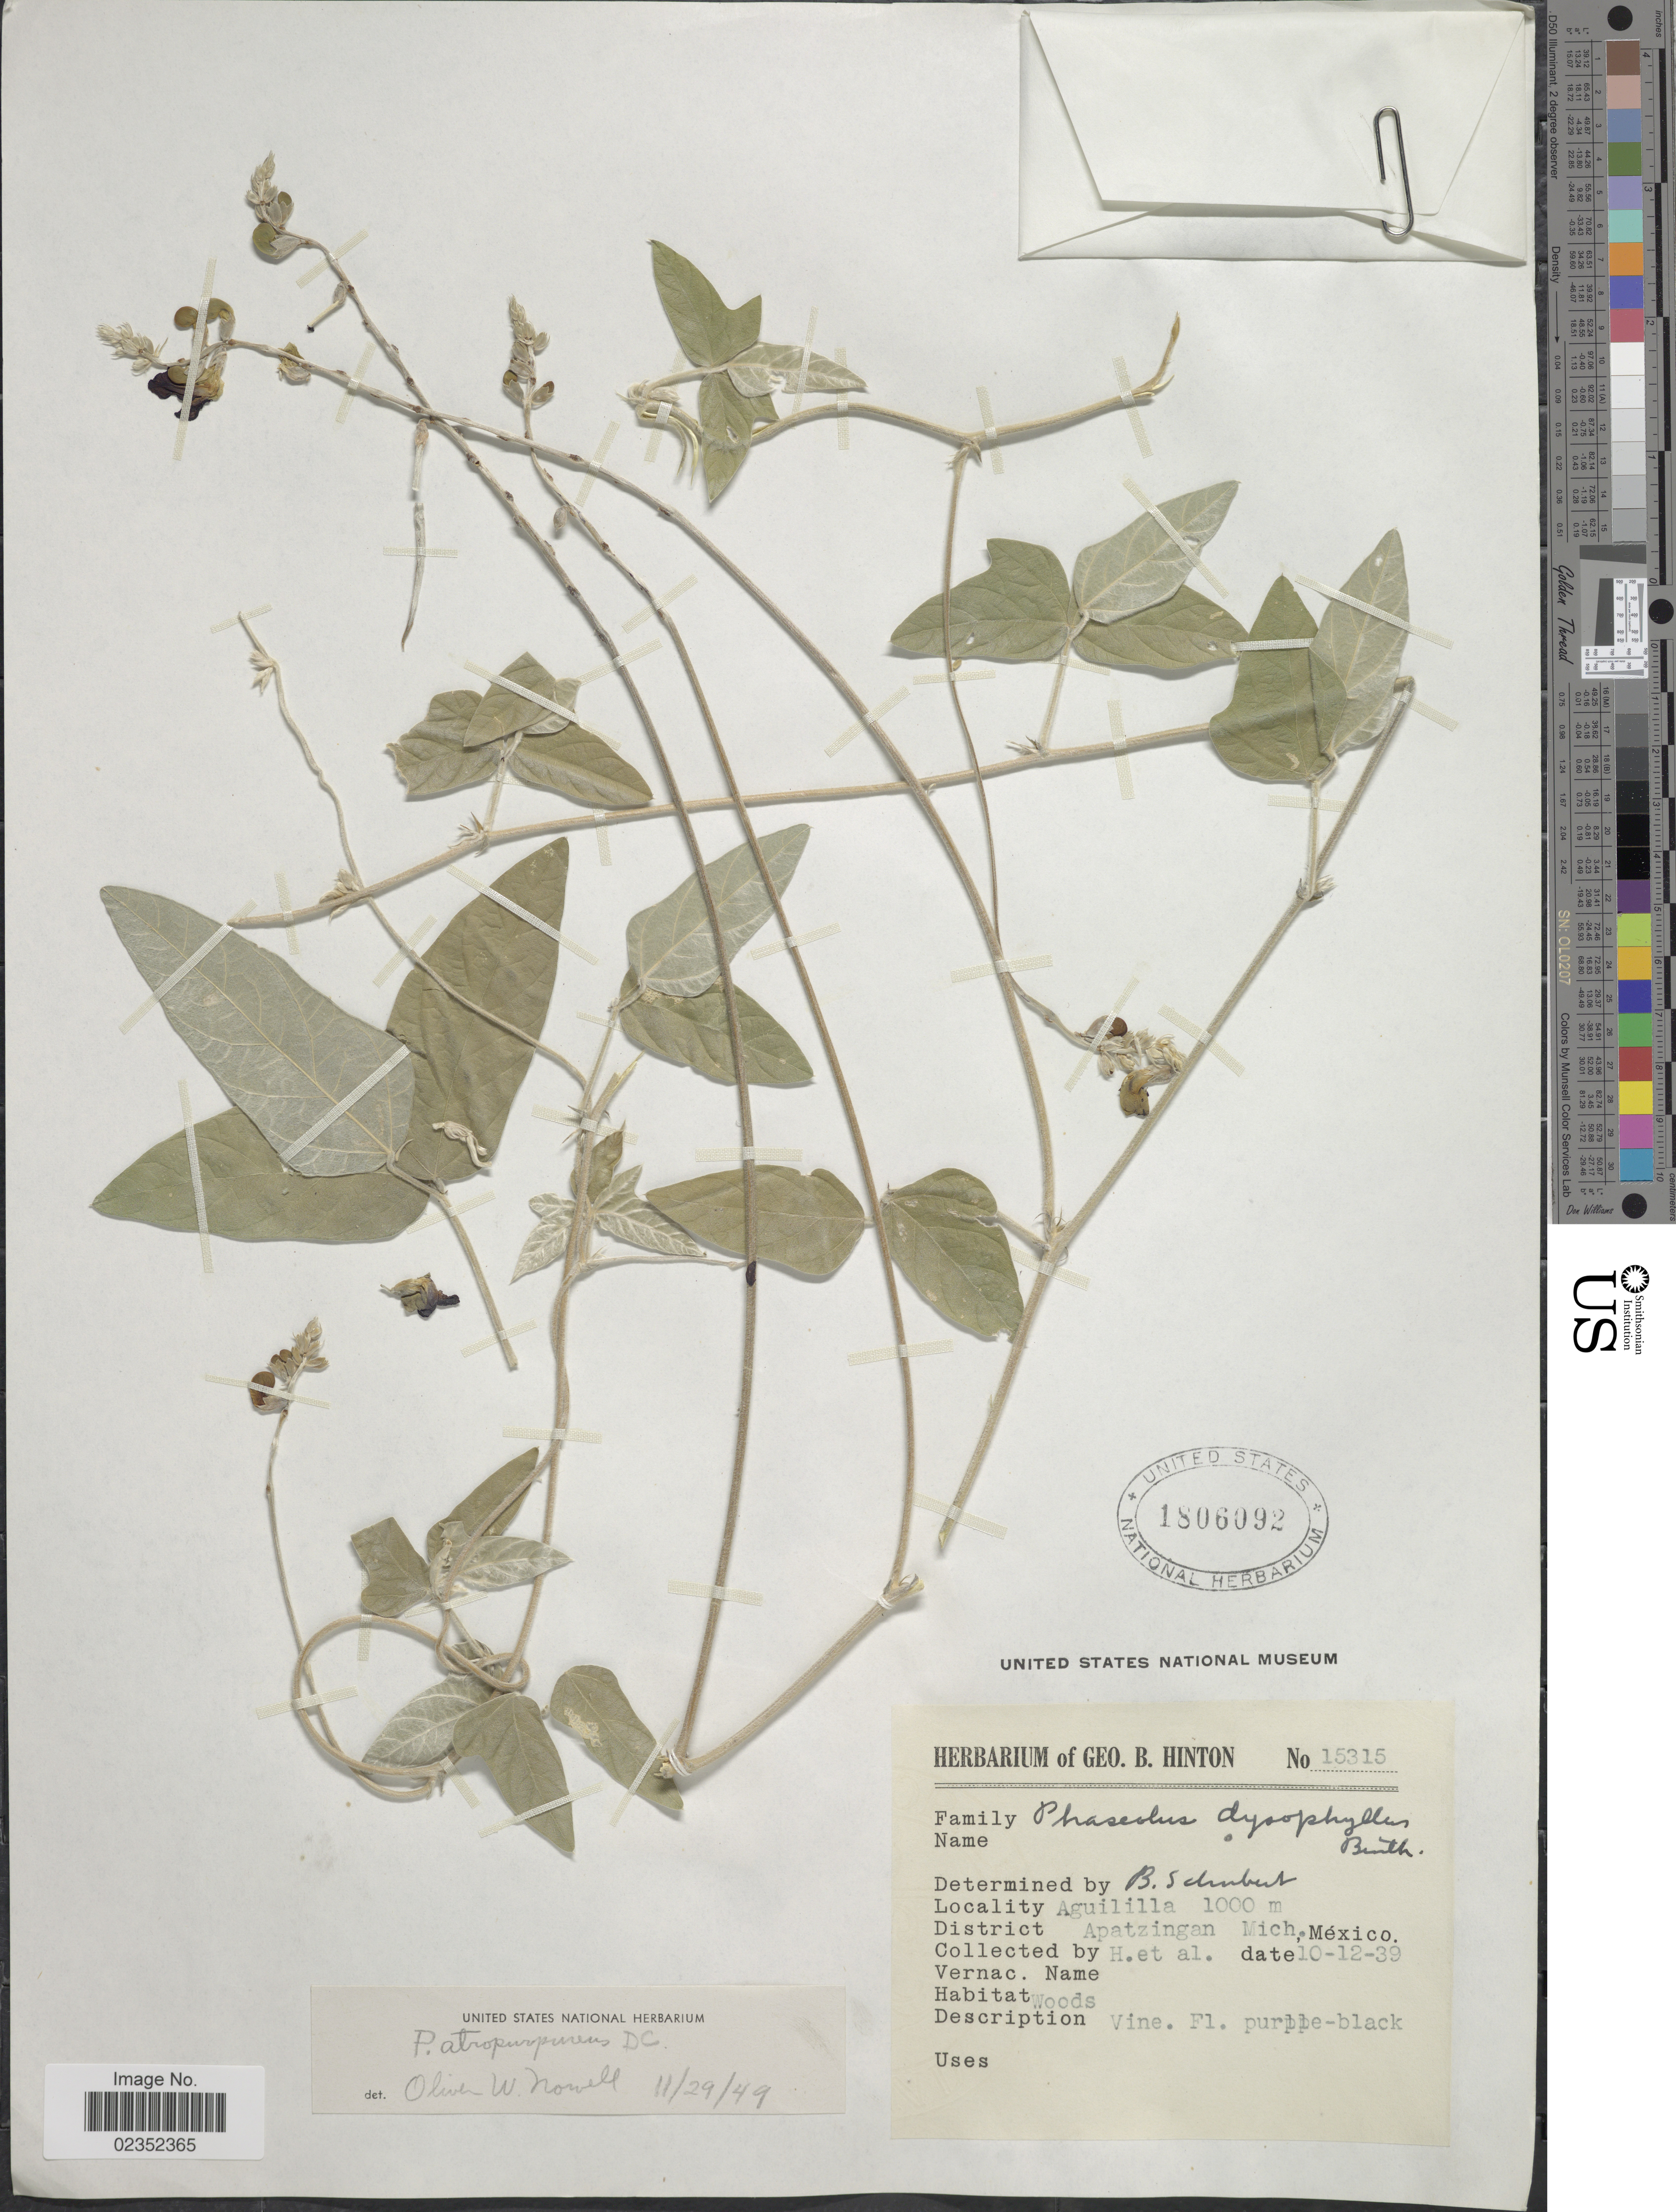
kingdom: Plantae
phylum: Tracheophyta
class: Magnoliopsida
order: Fabales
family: Fabaceae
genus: Macroptilium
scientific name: Macroptilium atropurpureum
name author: (DC.) Urb.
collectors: G. B. Hinton & et al.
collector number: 15315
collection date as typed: Transcribed d/m/y: 12/10/39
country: Mexico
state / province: Michoacán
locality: Aguililla. District Apatzingan Mich.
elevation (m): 1000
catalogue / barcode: US 1806092